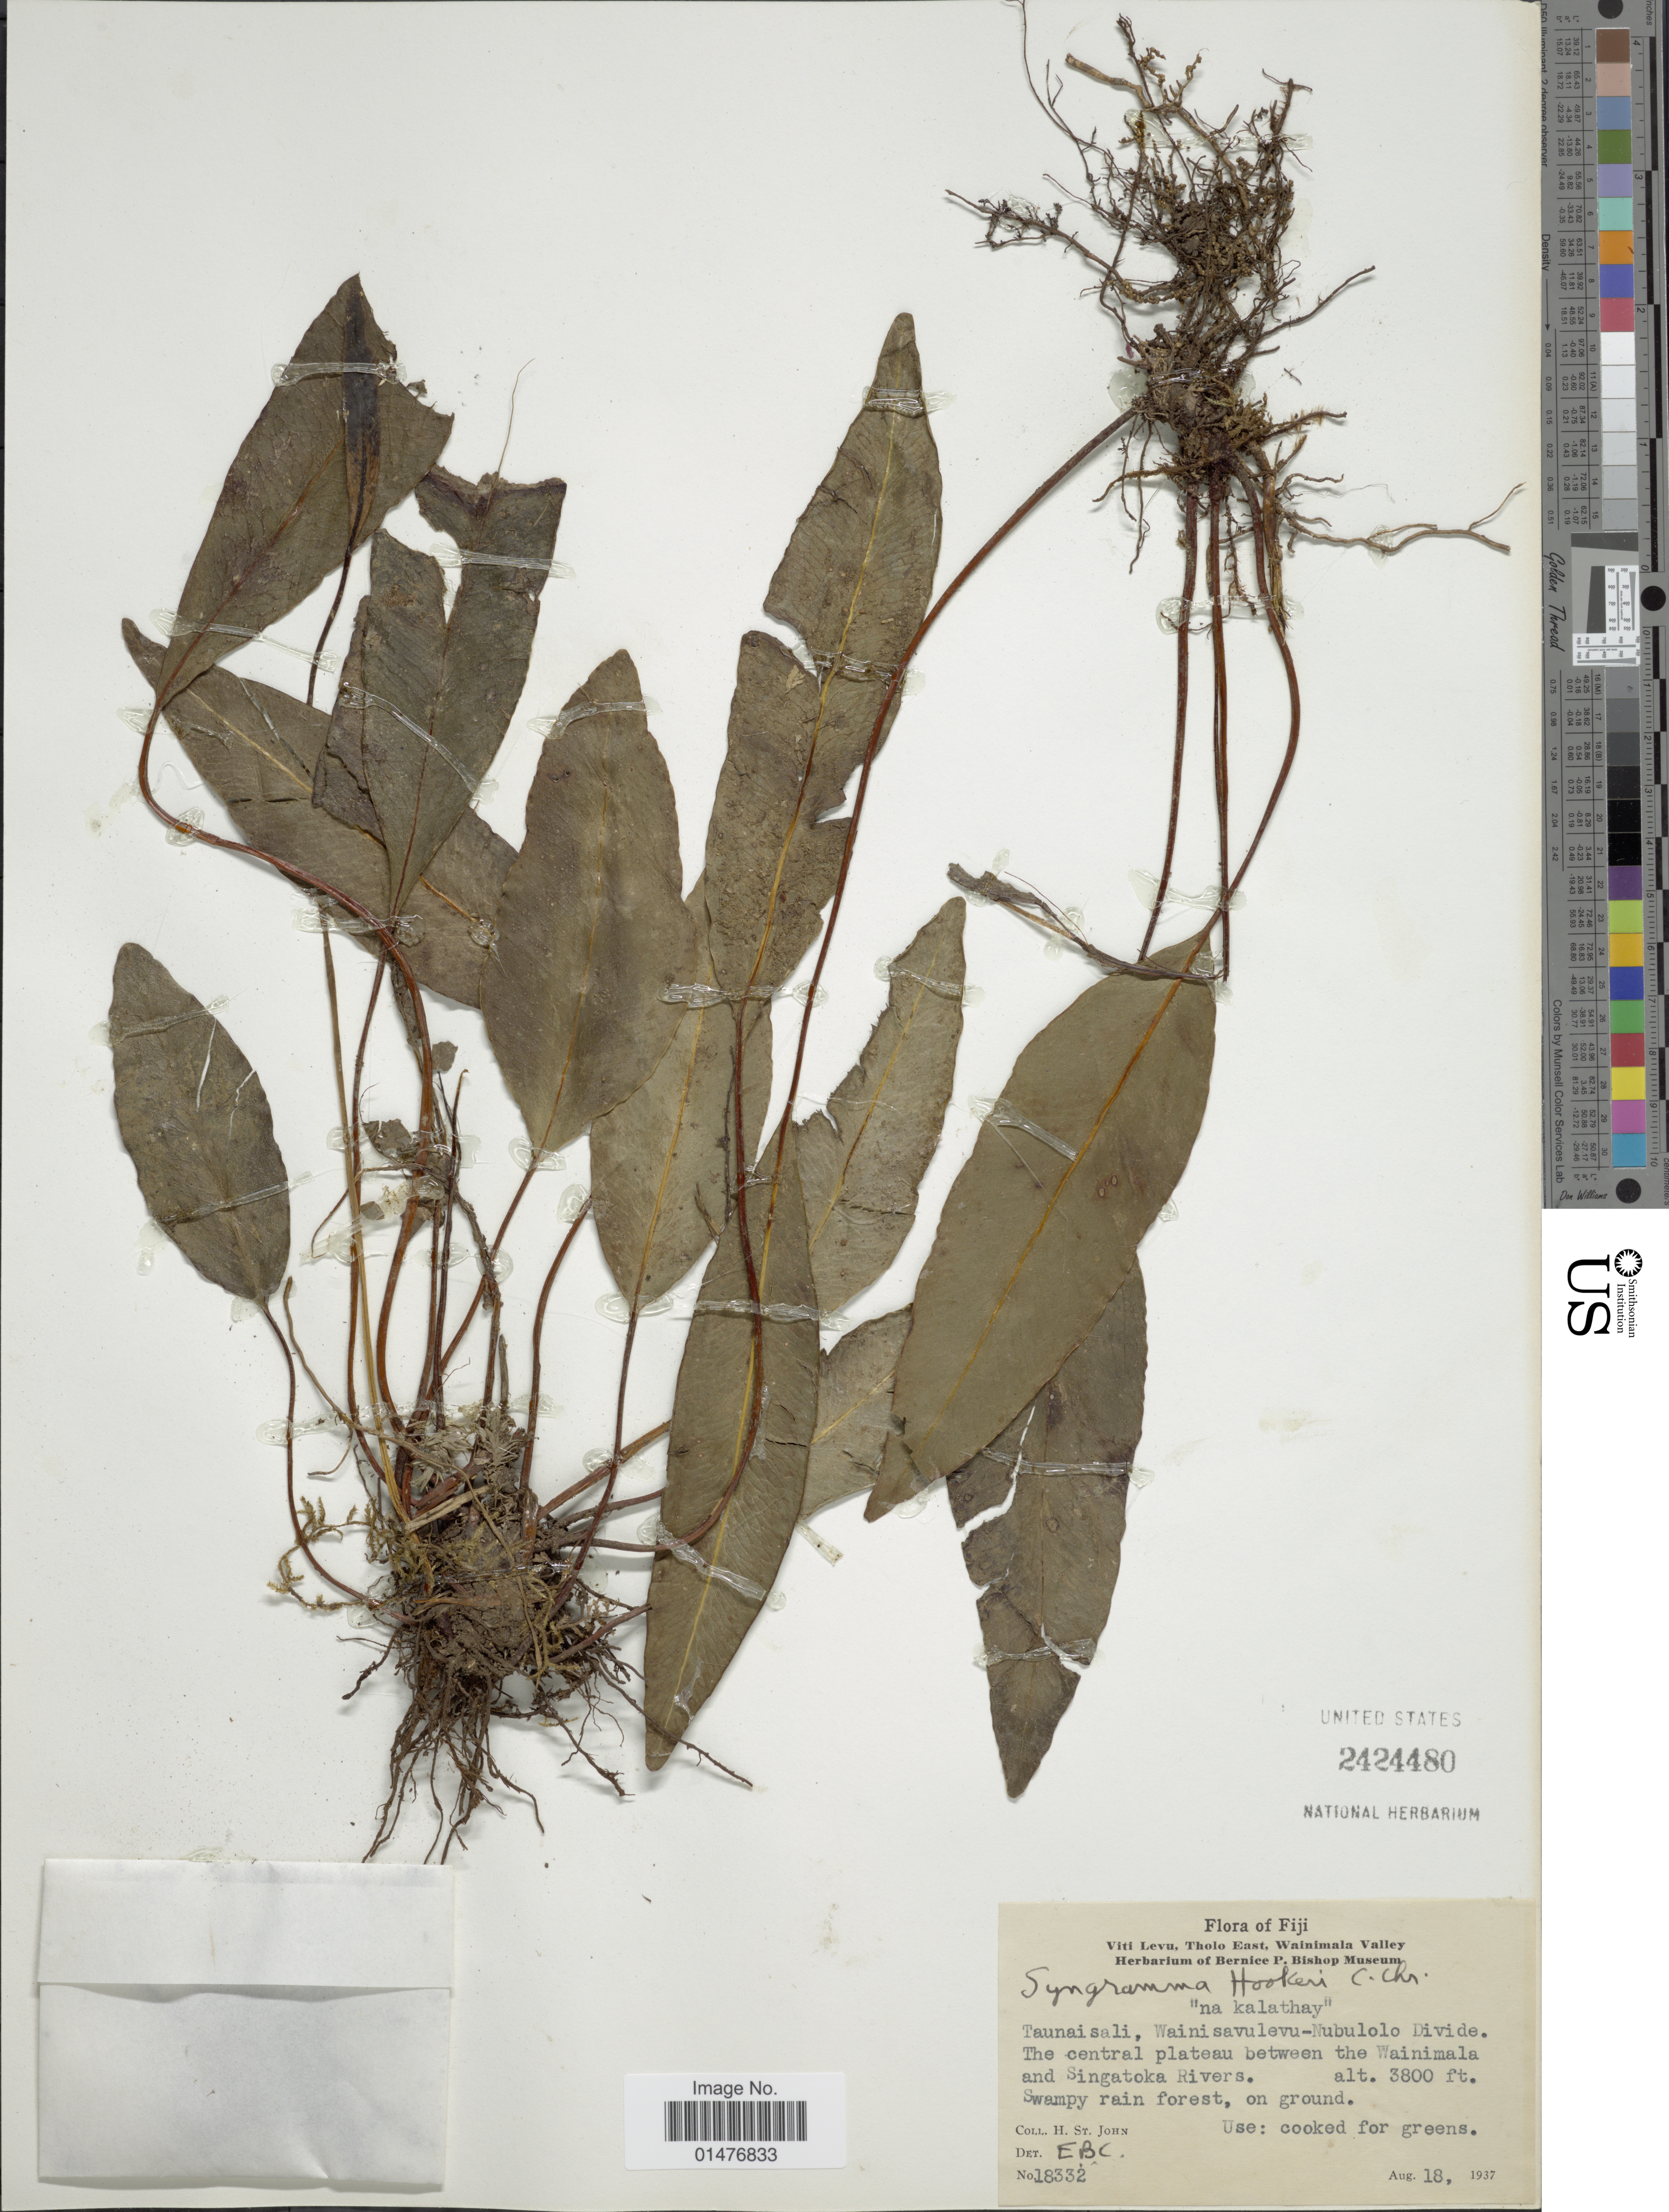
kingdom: Plantae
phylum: Tracheophyta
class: Polypodiopsida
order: Polypodiales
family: Pteridaceae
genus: Taenitis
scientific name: Taenitis lanceolata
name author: (Diels) Holttum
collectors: H. St. John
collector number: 18332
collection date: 1937-08-18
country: Fiji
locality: Taunaisali, Waini savulevu-Nubulolo Divide, The central plateau between the Wainimala and Singatoka Rivers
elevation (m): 1158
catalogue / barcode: US 2424480